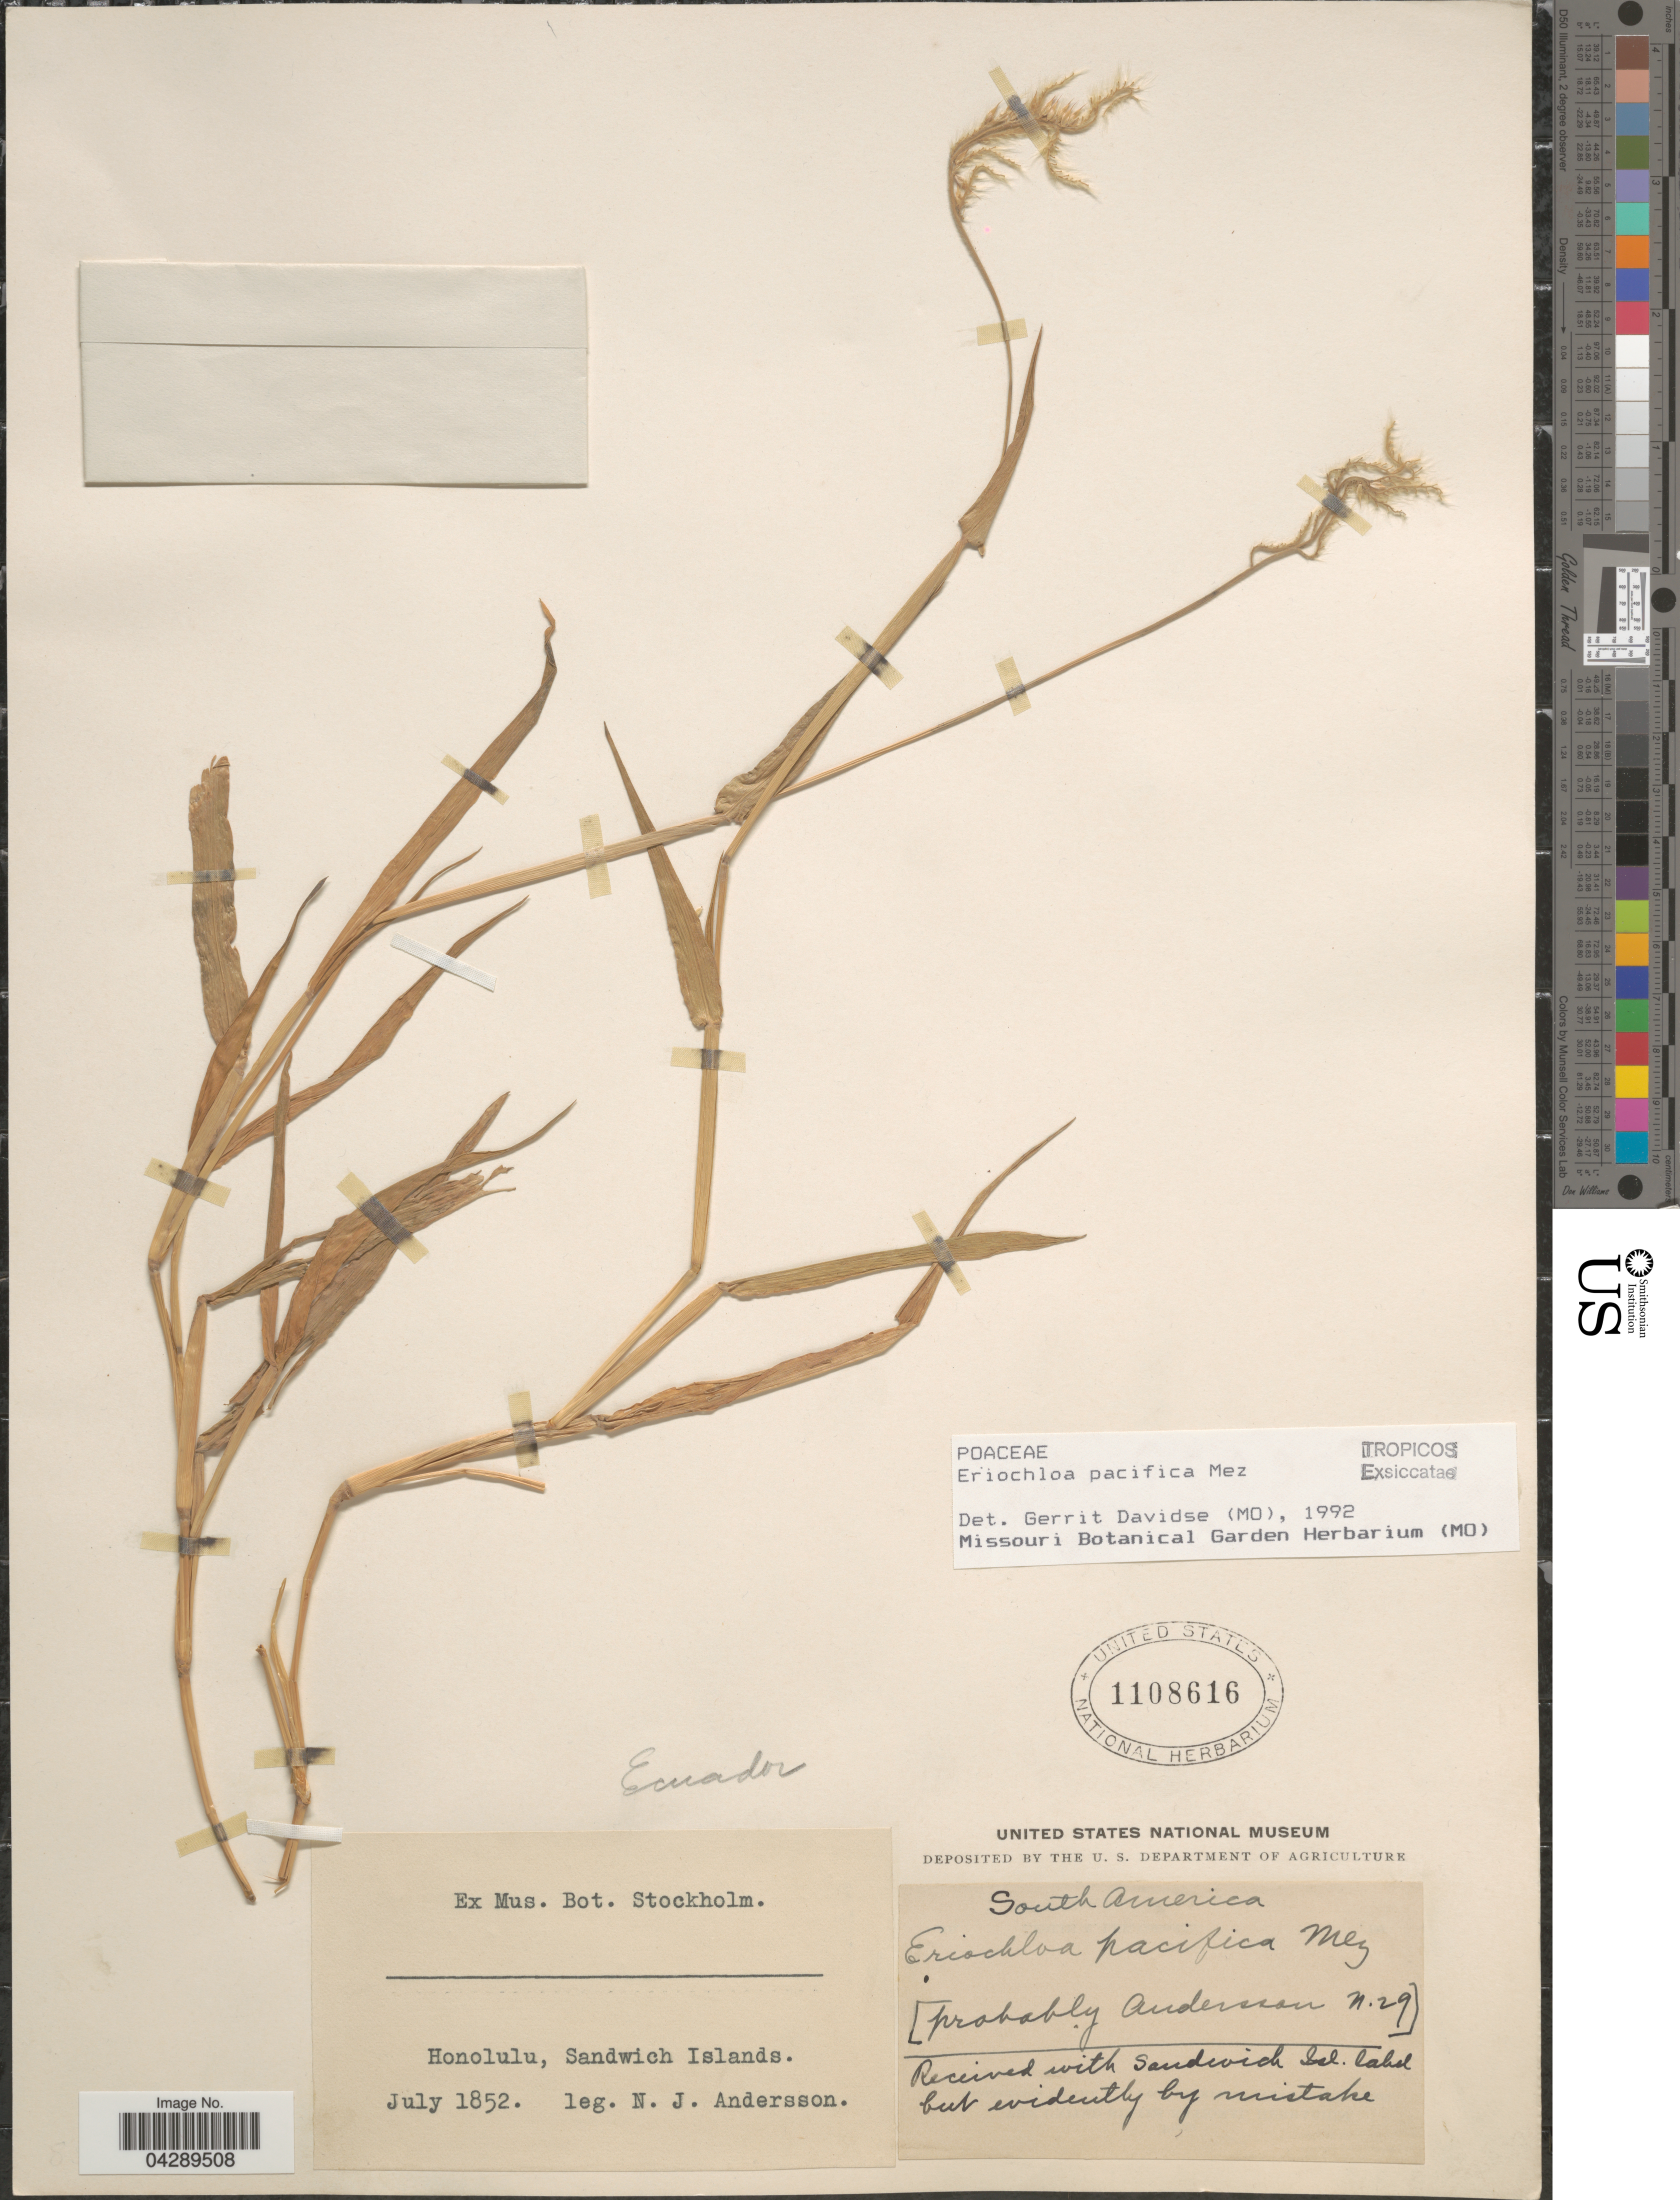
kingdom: Plantae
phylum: Tracheophyta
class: Liliopsida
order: Poales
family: Poaceae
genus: Eriochloa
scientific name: Eriochloa pacifica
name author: Mez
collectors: N. J. Andersson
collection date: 1852-07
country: Ecuador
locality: Ecuador, South America.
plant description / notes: Received with Sandwich Islands label, but evidently by mistake.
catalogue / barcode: US 1108616